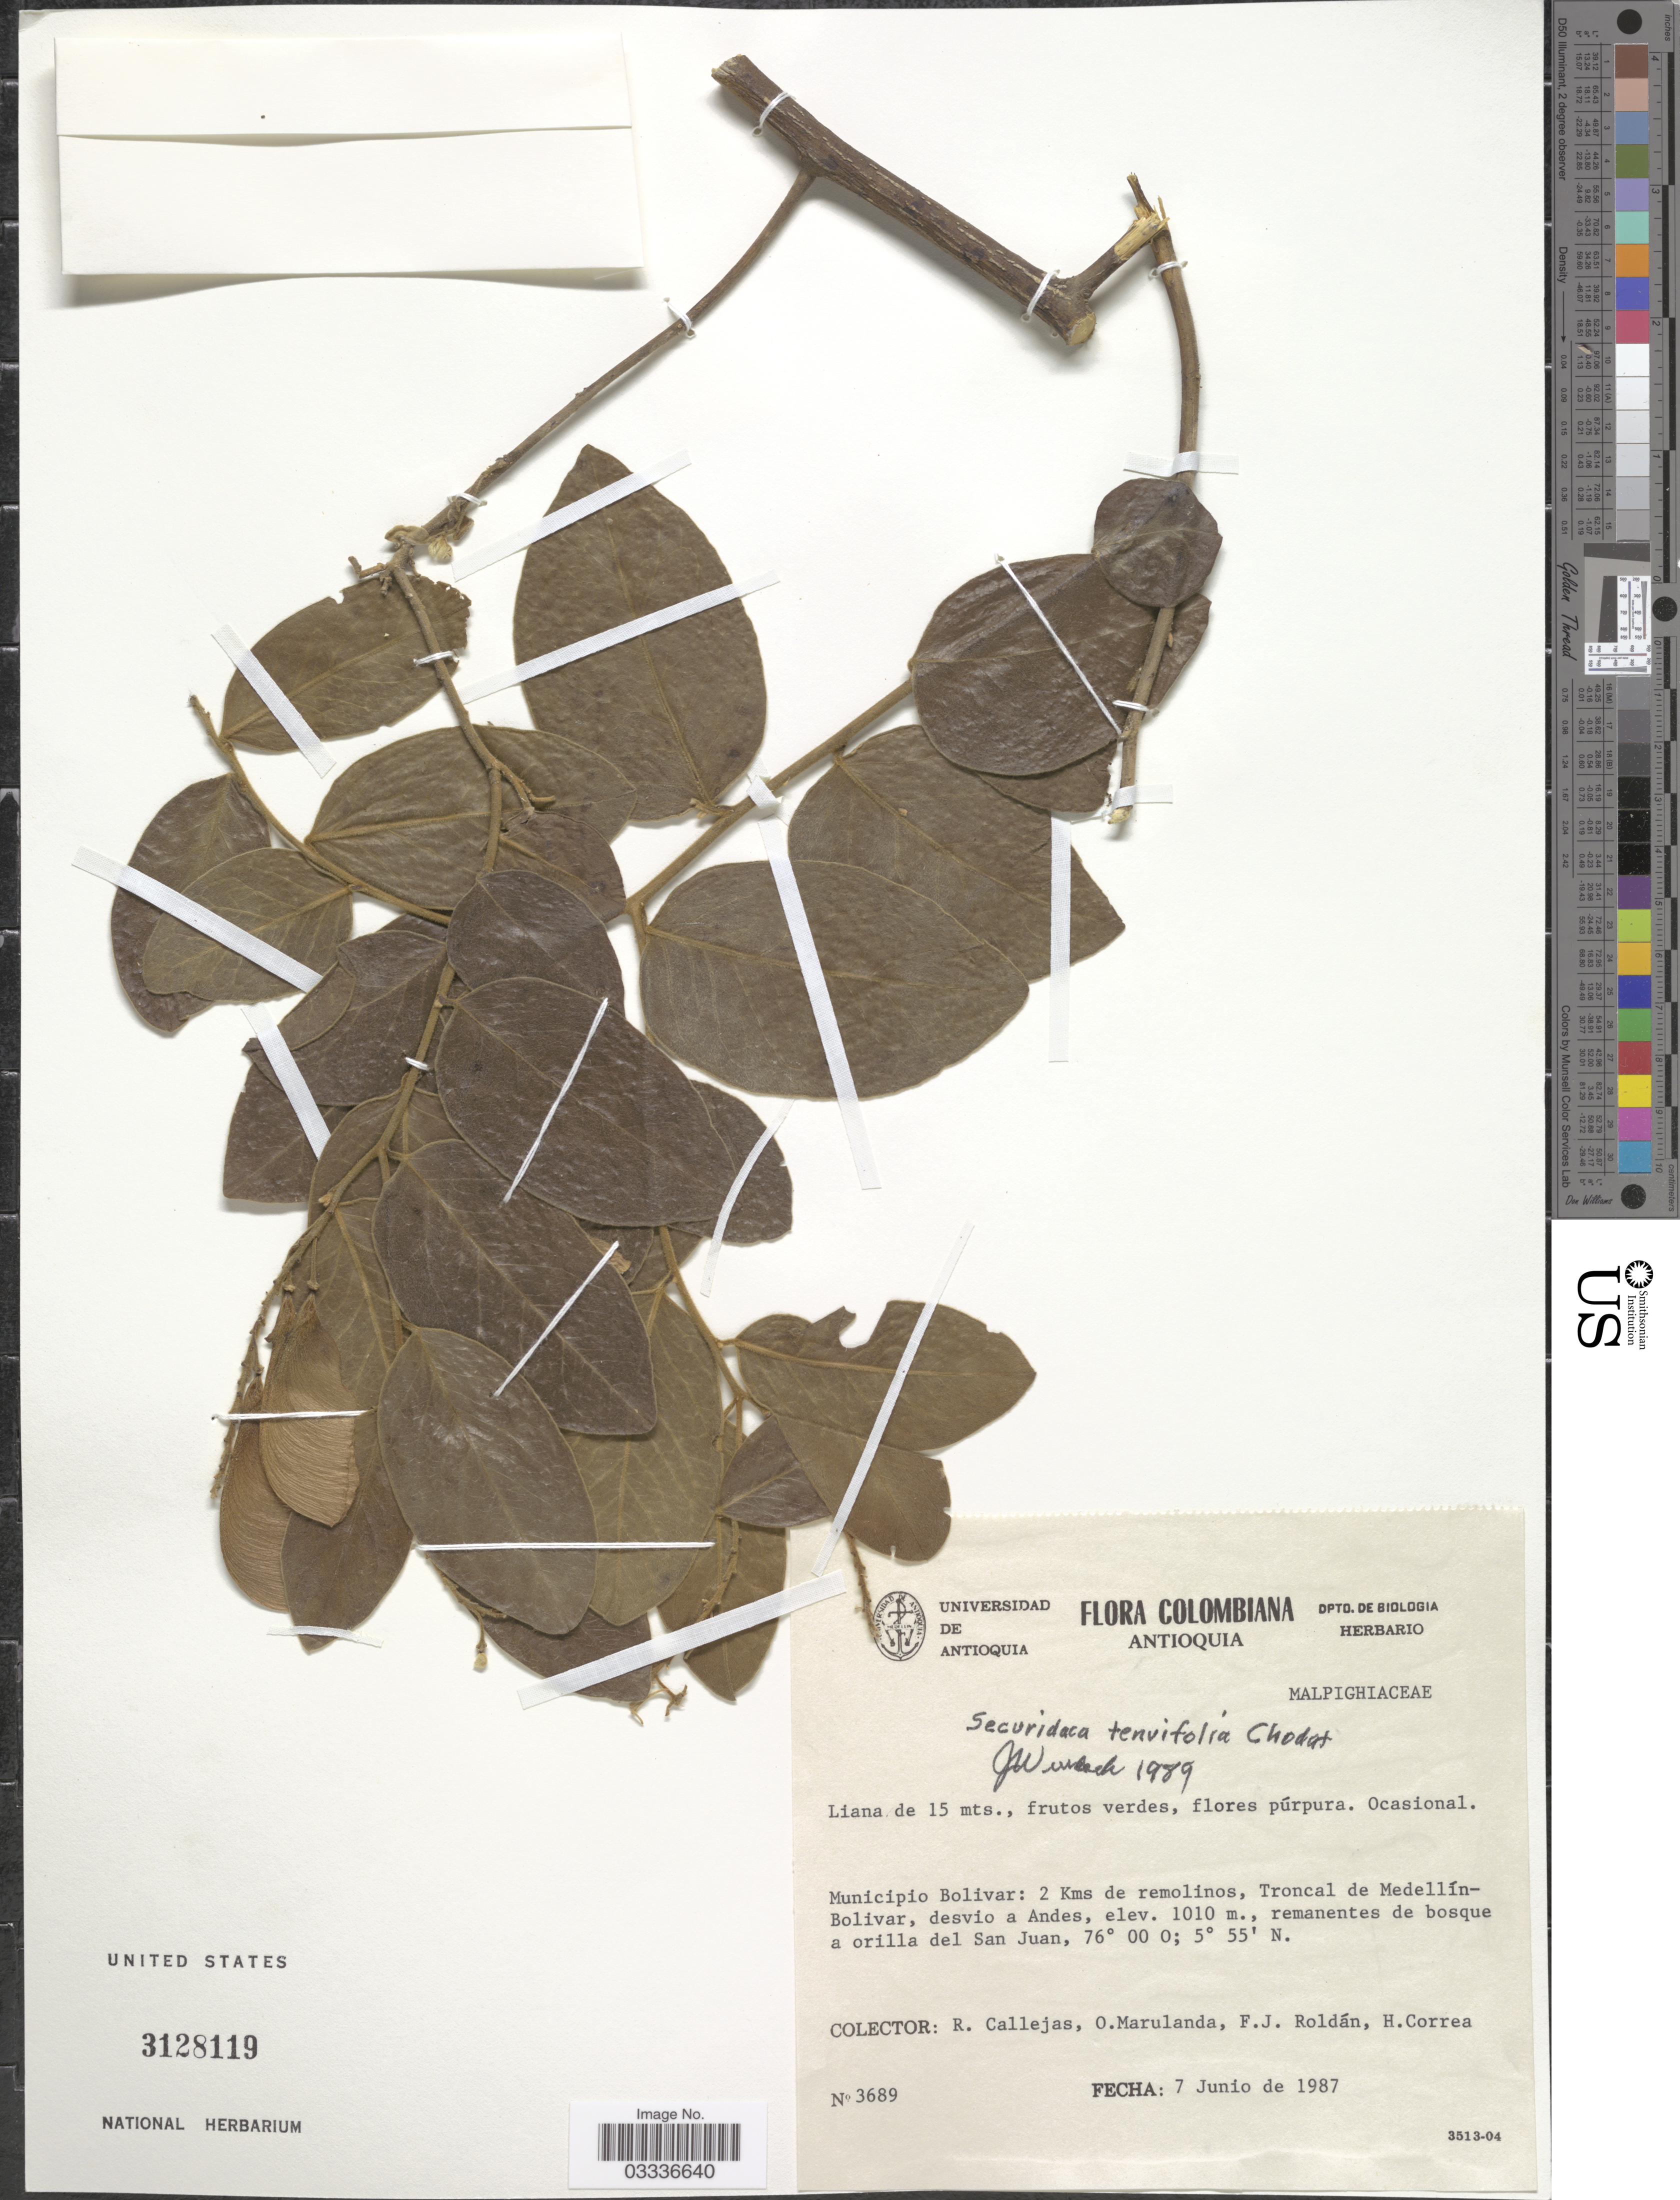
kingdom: Plantae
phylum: Tracheophyta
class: Magnoliopsida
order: Fabales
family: Polygalaceae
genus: Securidaca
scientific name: Securidaca tenuifolia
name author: Chodat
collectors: R. Callejas, O. Marulanda, F. J. Roldán & H. Correa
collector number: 3689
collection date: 1987-06-07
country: Colombia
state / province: Antioquia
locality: Municipio Bolivar: 2 Kms de remolinos, Troncal de Medellín-Bolivar, desvio a Andes, remanentes de bosque a orilla del San Juan.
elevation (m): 1010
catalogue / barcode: US 3128119